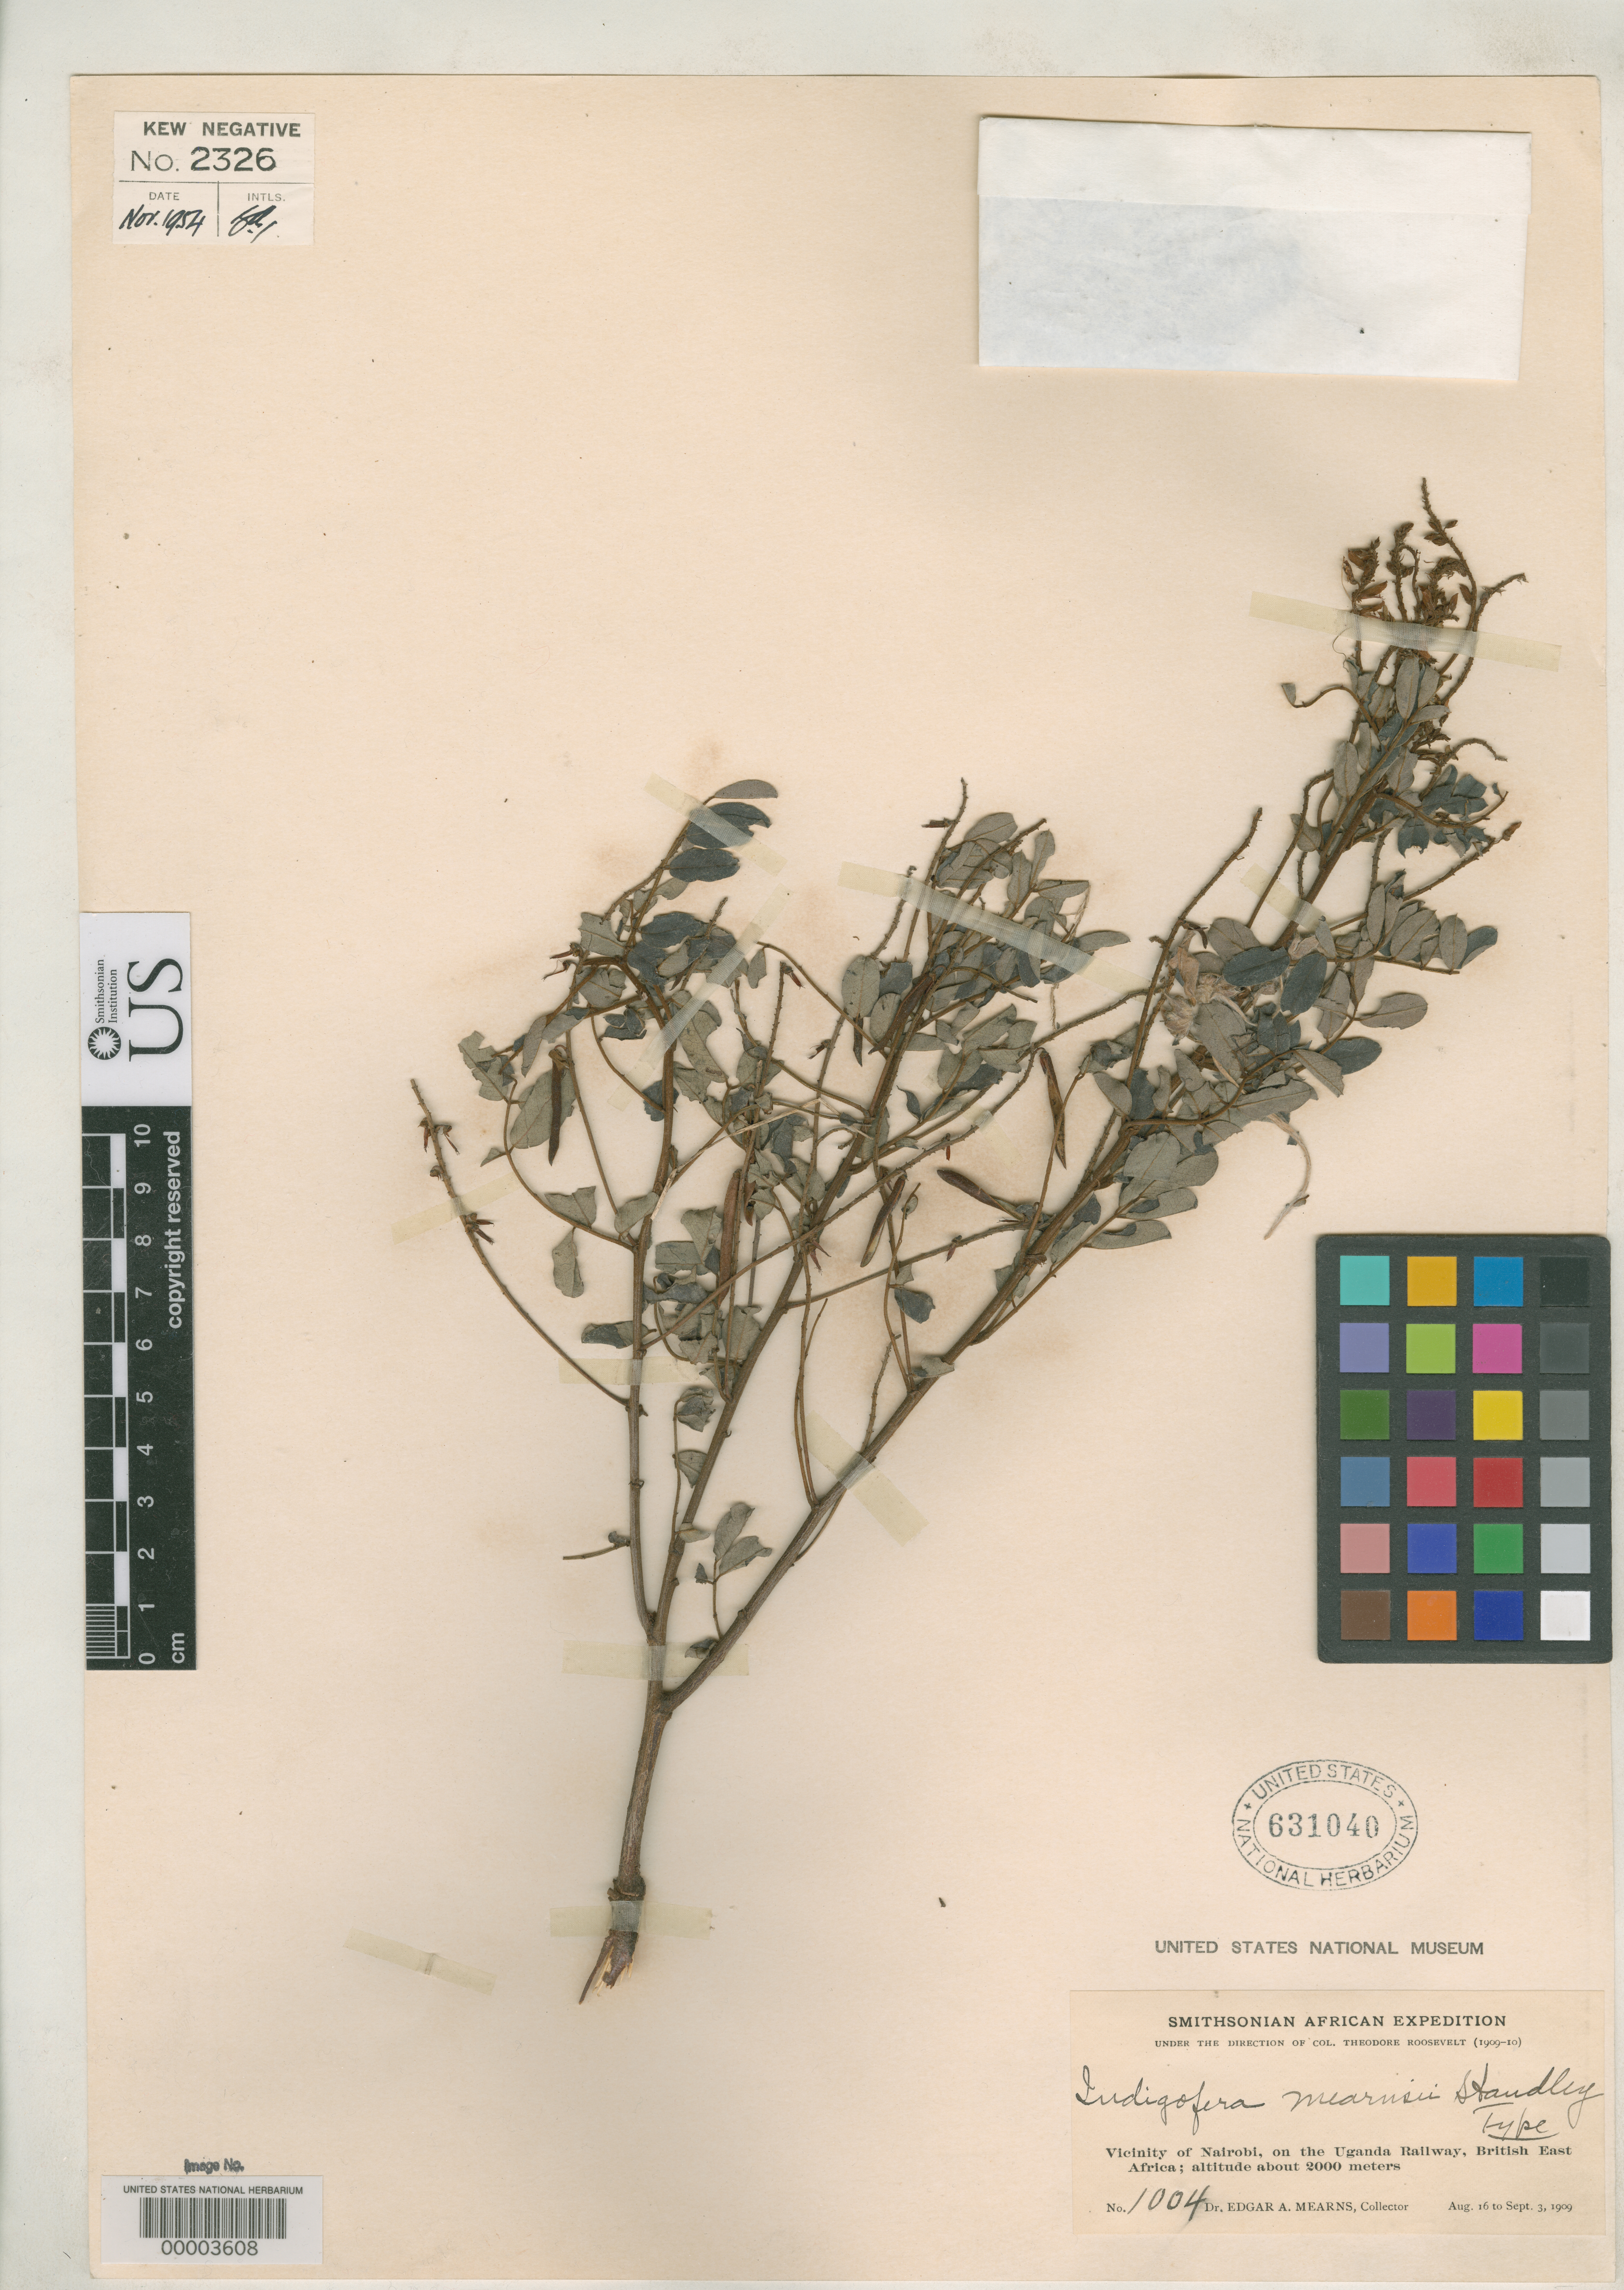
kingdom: Plantae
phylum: Tracheophyta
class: Magnoliopsida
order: Fabales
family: Fabaceae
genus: Indigofera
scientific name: Indigofera mearnsii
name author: Standl.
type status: Holotype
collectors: E. A. Mearns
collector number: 1004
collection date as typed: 16 Aug 1909 to 03 Sep 1909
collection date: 1909-08-16/1909-09-03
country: Kenya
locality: Nairobi vicinity.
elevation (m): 2000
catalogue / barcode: US 631040